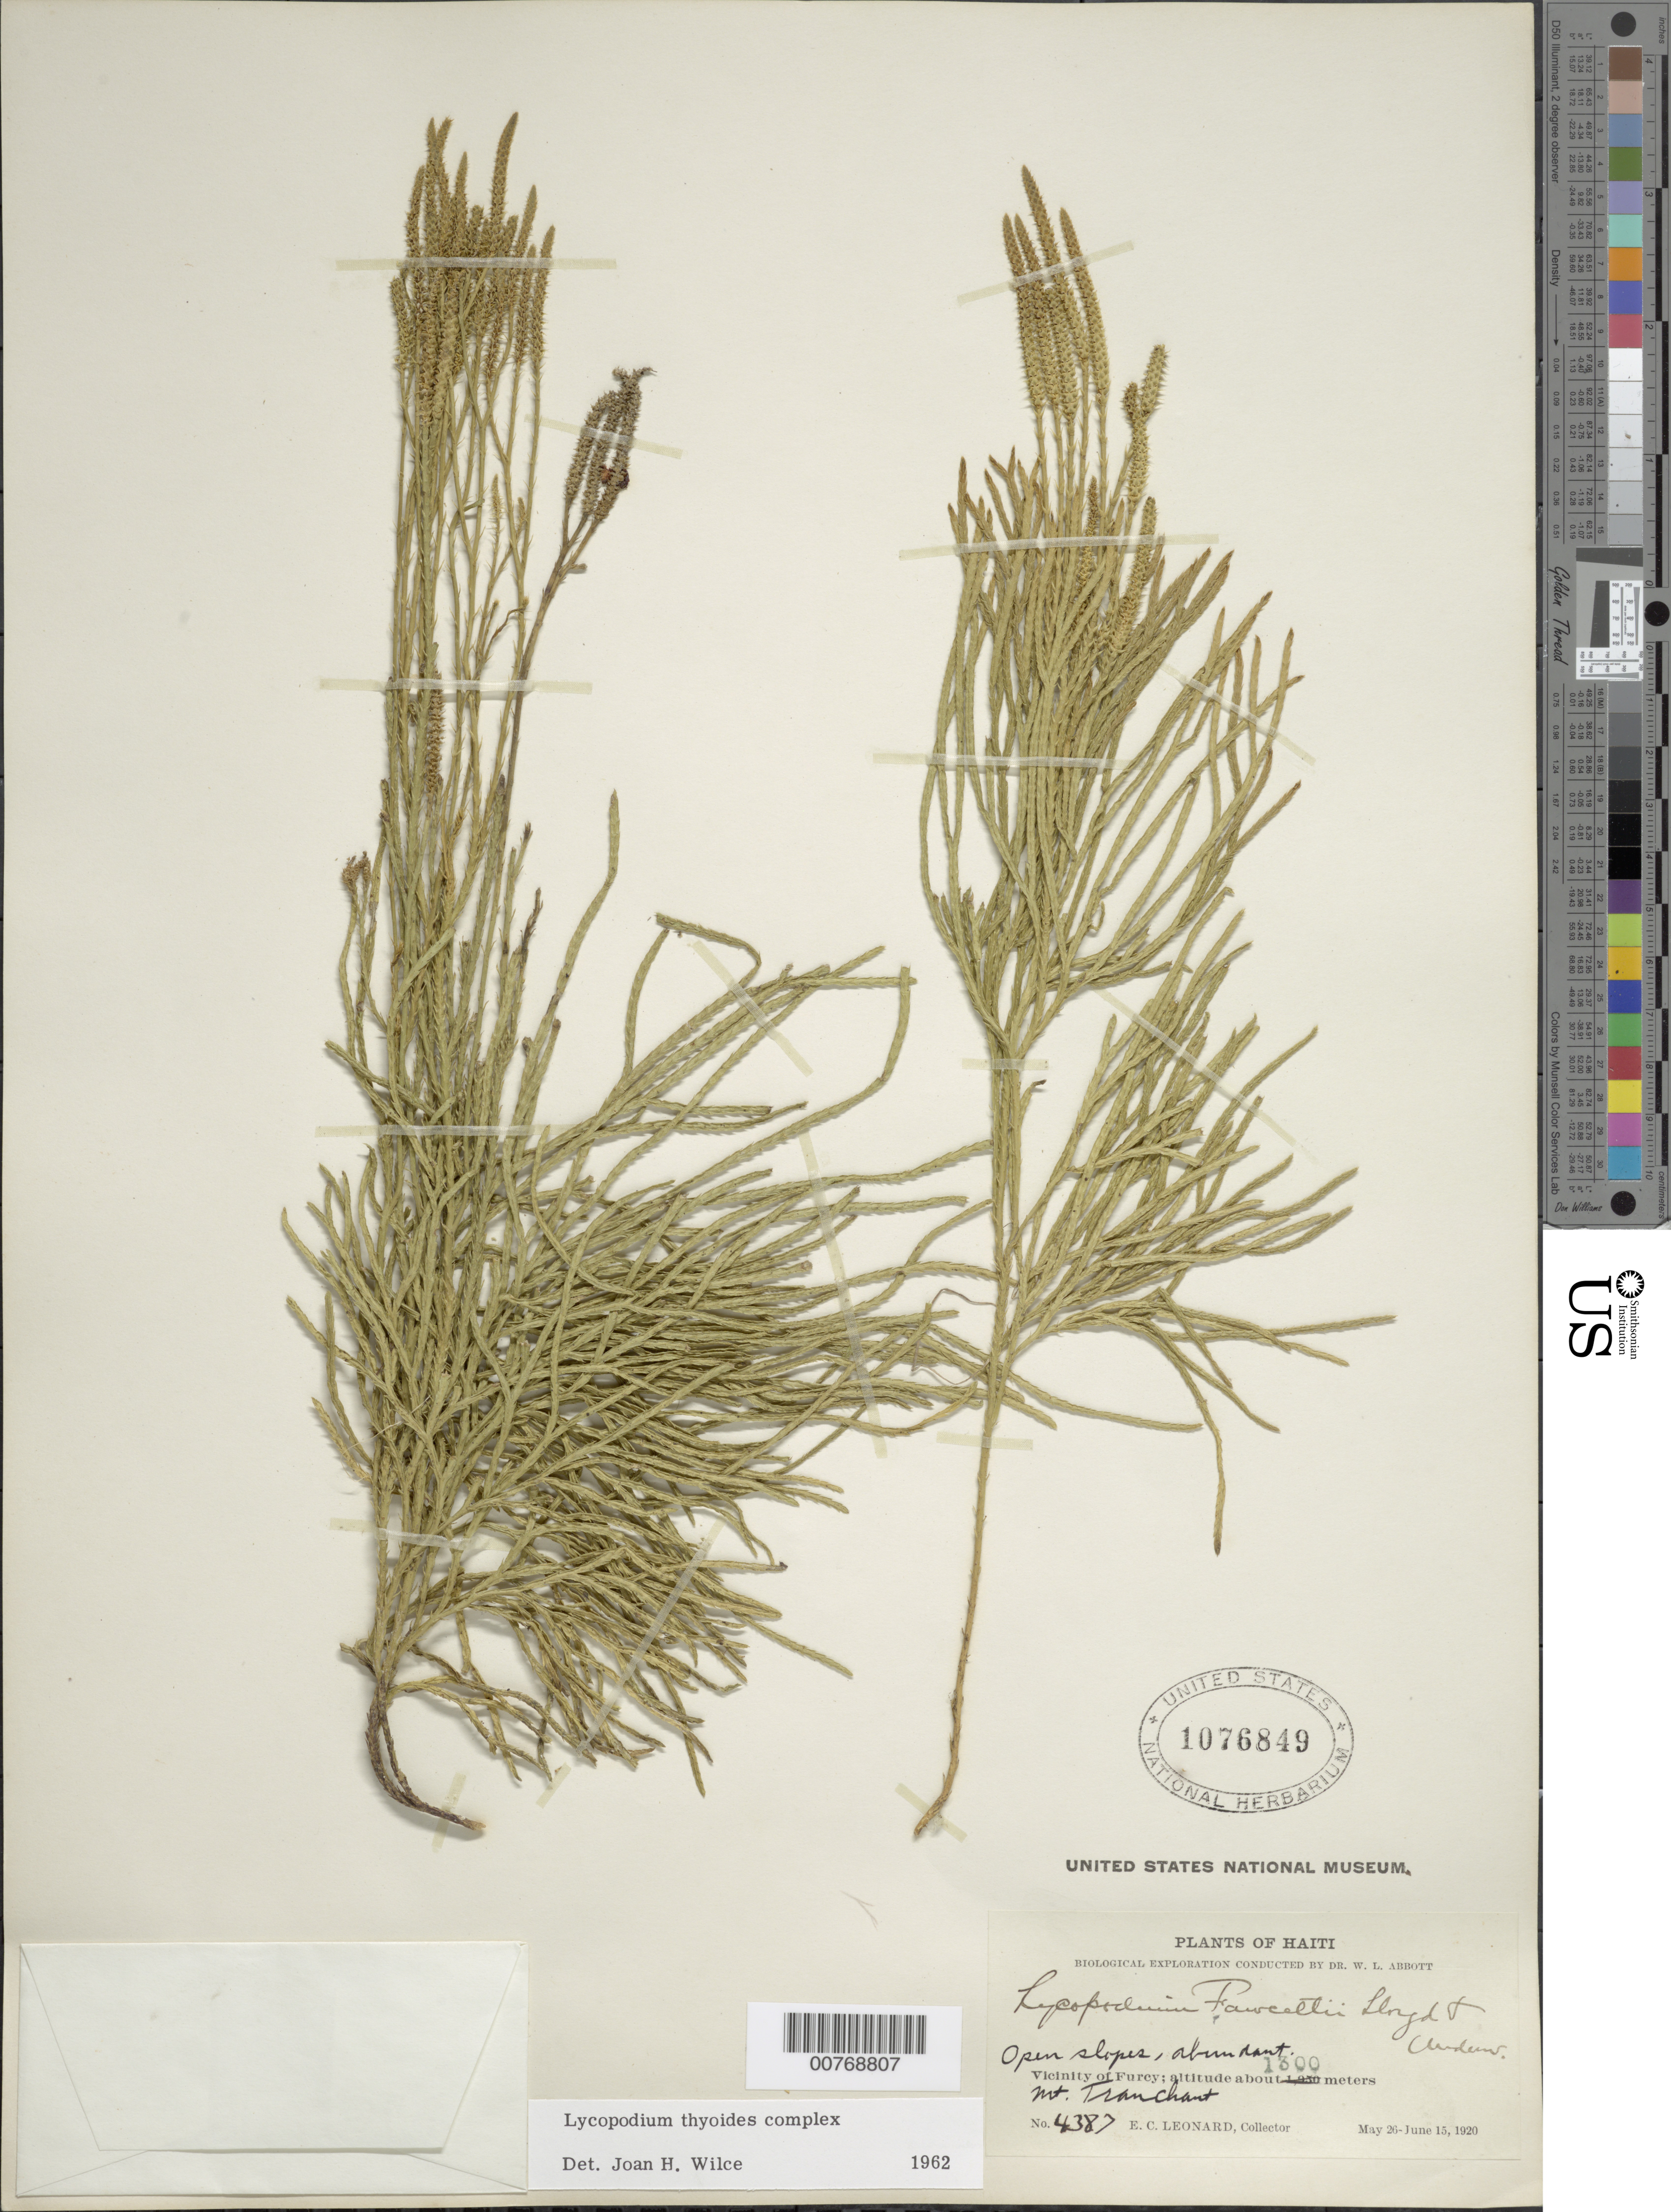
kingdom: Plantae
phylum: Tracheophyta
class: Lycopodiopsida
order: Lycopodiales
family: Lycopodiaceae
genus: Diphasiastrum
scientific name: Diphasiastrum thyoides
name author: (Humb. & Bonpl. ex Willd.) Holub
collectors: E. C. Leonard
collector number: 4387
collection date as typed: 26 May 1920 15 Jun 1920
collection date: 1920-05-26/1920-06-15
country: Haiti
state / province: Ouest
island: Hispaniola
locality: Vicinity of Furcy. Mt. Tranchant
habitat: Open slopes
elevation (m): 1300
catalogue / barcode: US 1076849